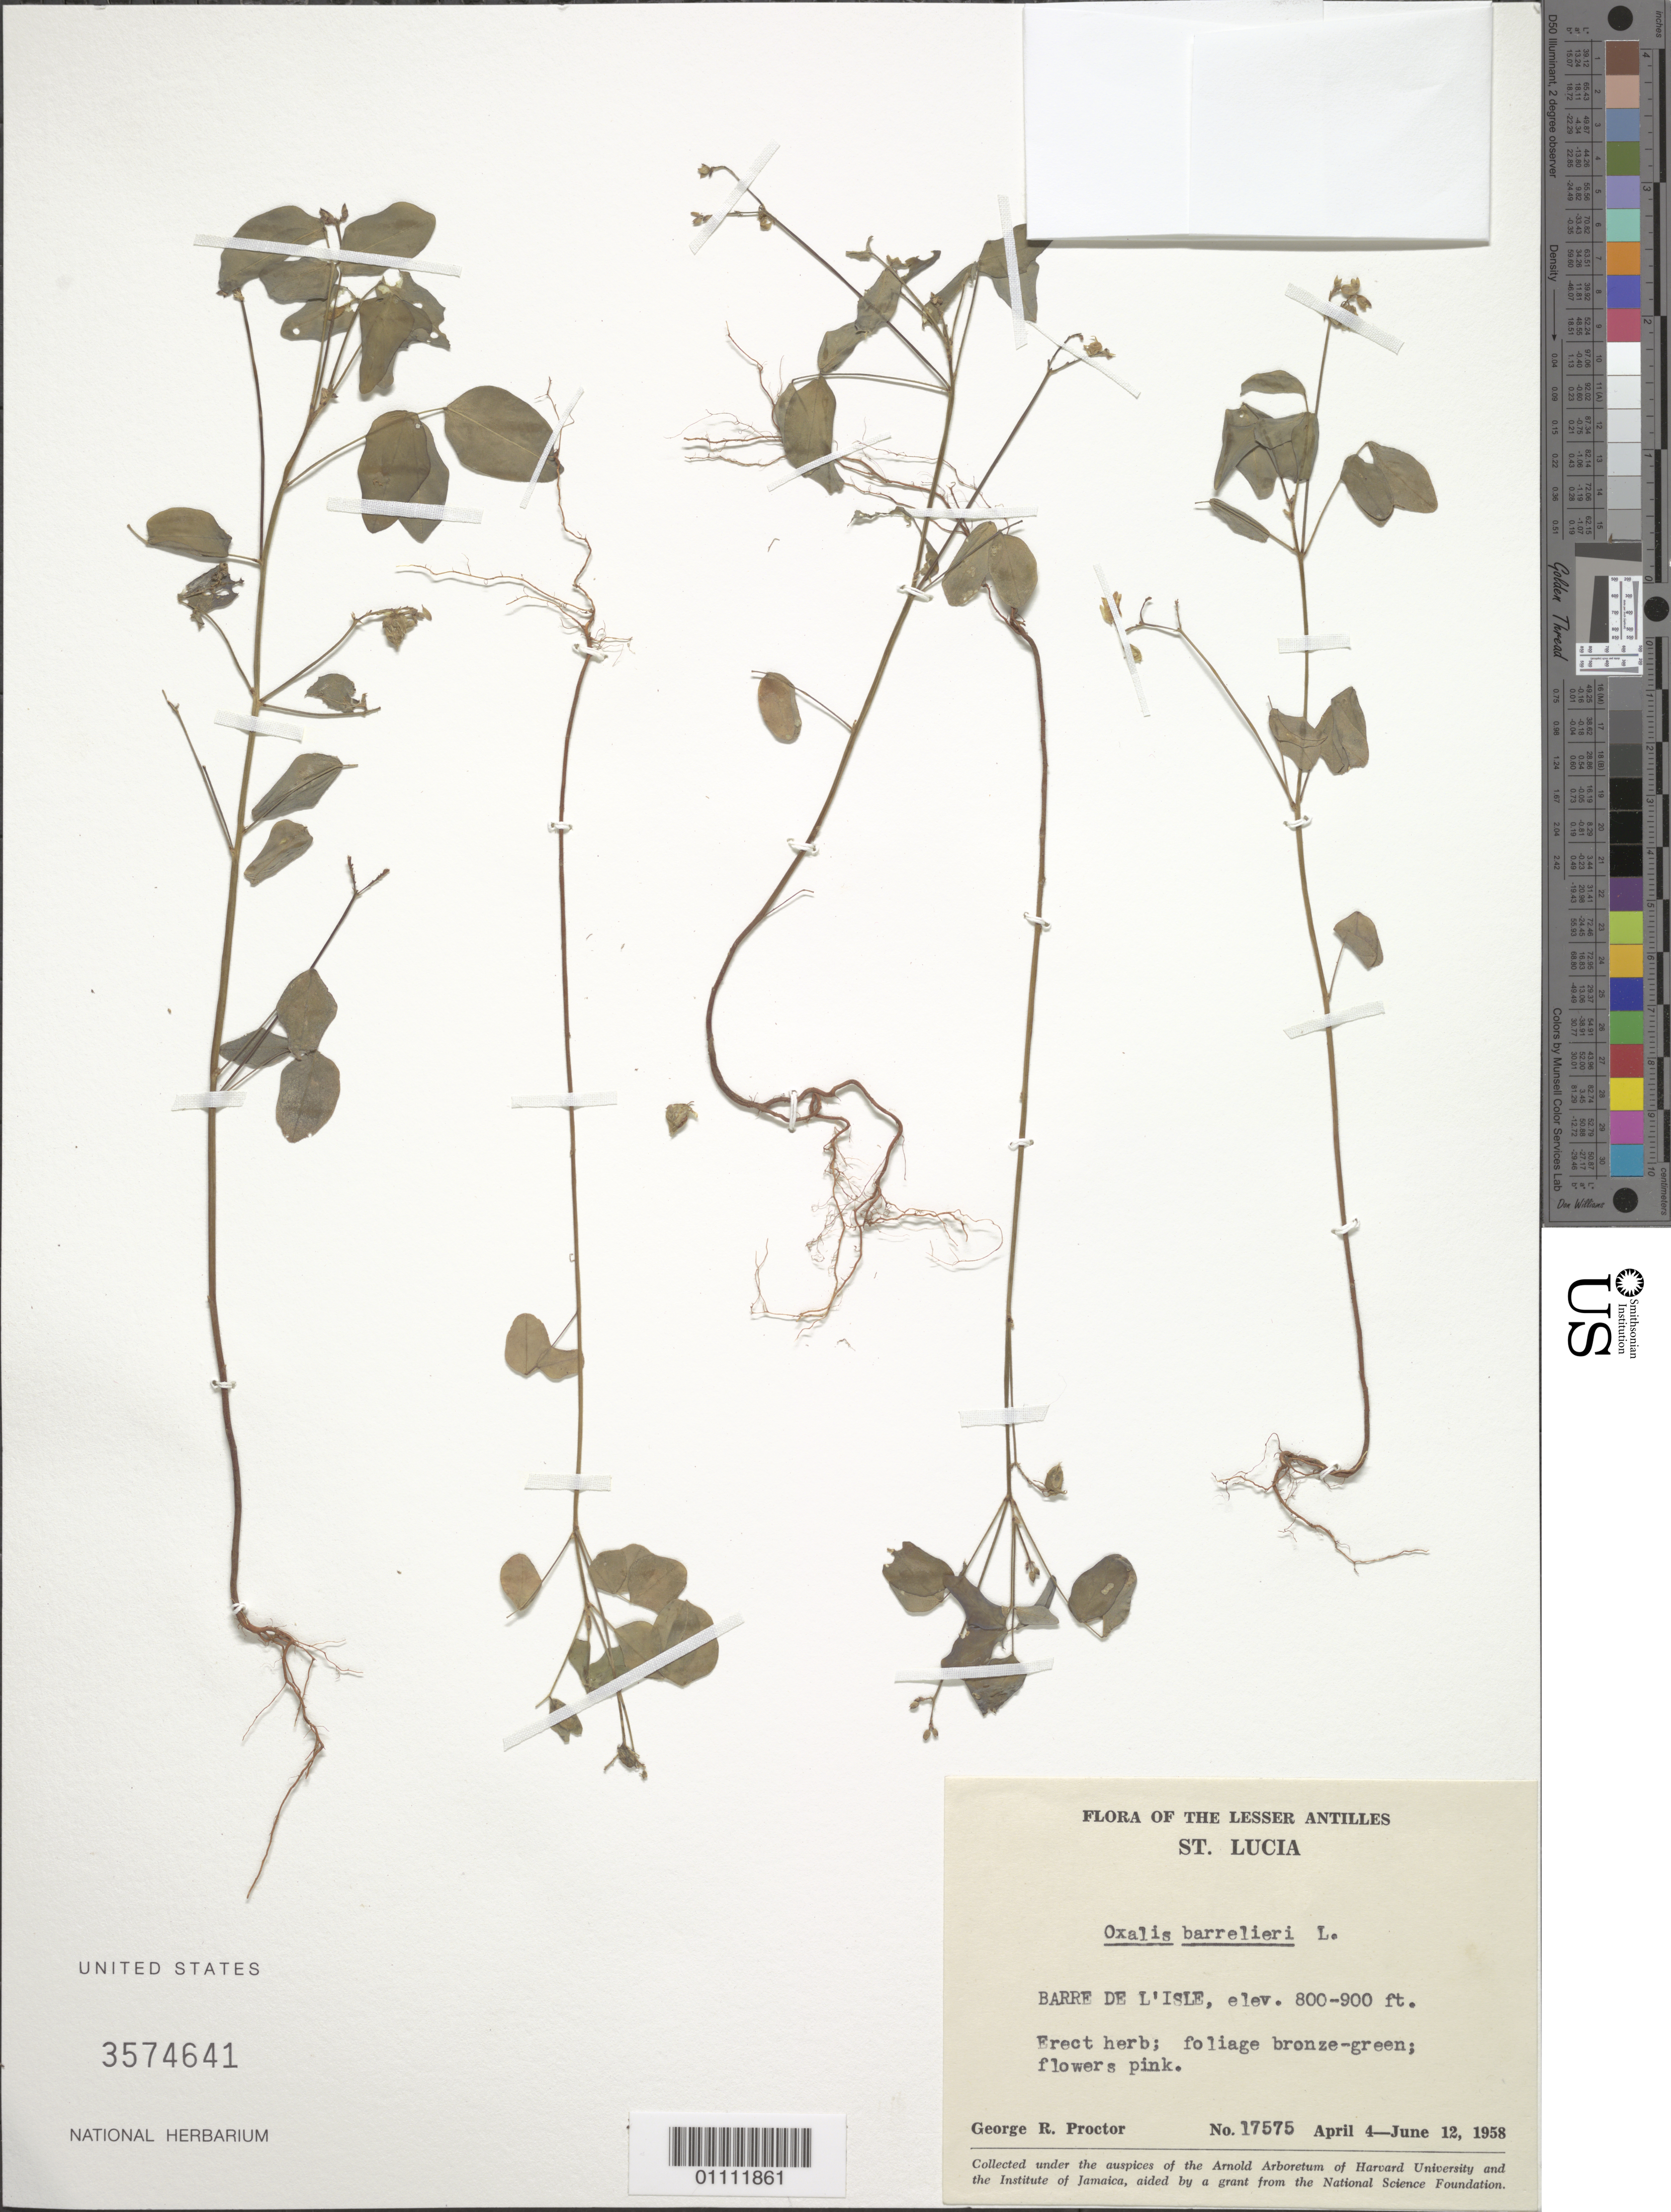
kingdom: Plantae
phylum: Tracheophyta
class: Magnoliopsida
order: Oxalidales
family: Oxalidaceae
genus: Oxalis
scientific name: Oxalis barrelieri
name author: L.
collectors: G. R. Proctor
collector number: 17575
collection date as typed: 04 Apr 1958 to 12 Jun 1958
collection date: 1958-04-04/1958-06-12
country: St. Lucia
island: St. Lucia I.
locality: Barre de l'Isle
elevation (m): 244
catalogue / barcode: US 3574641